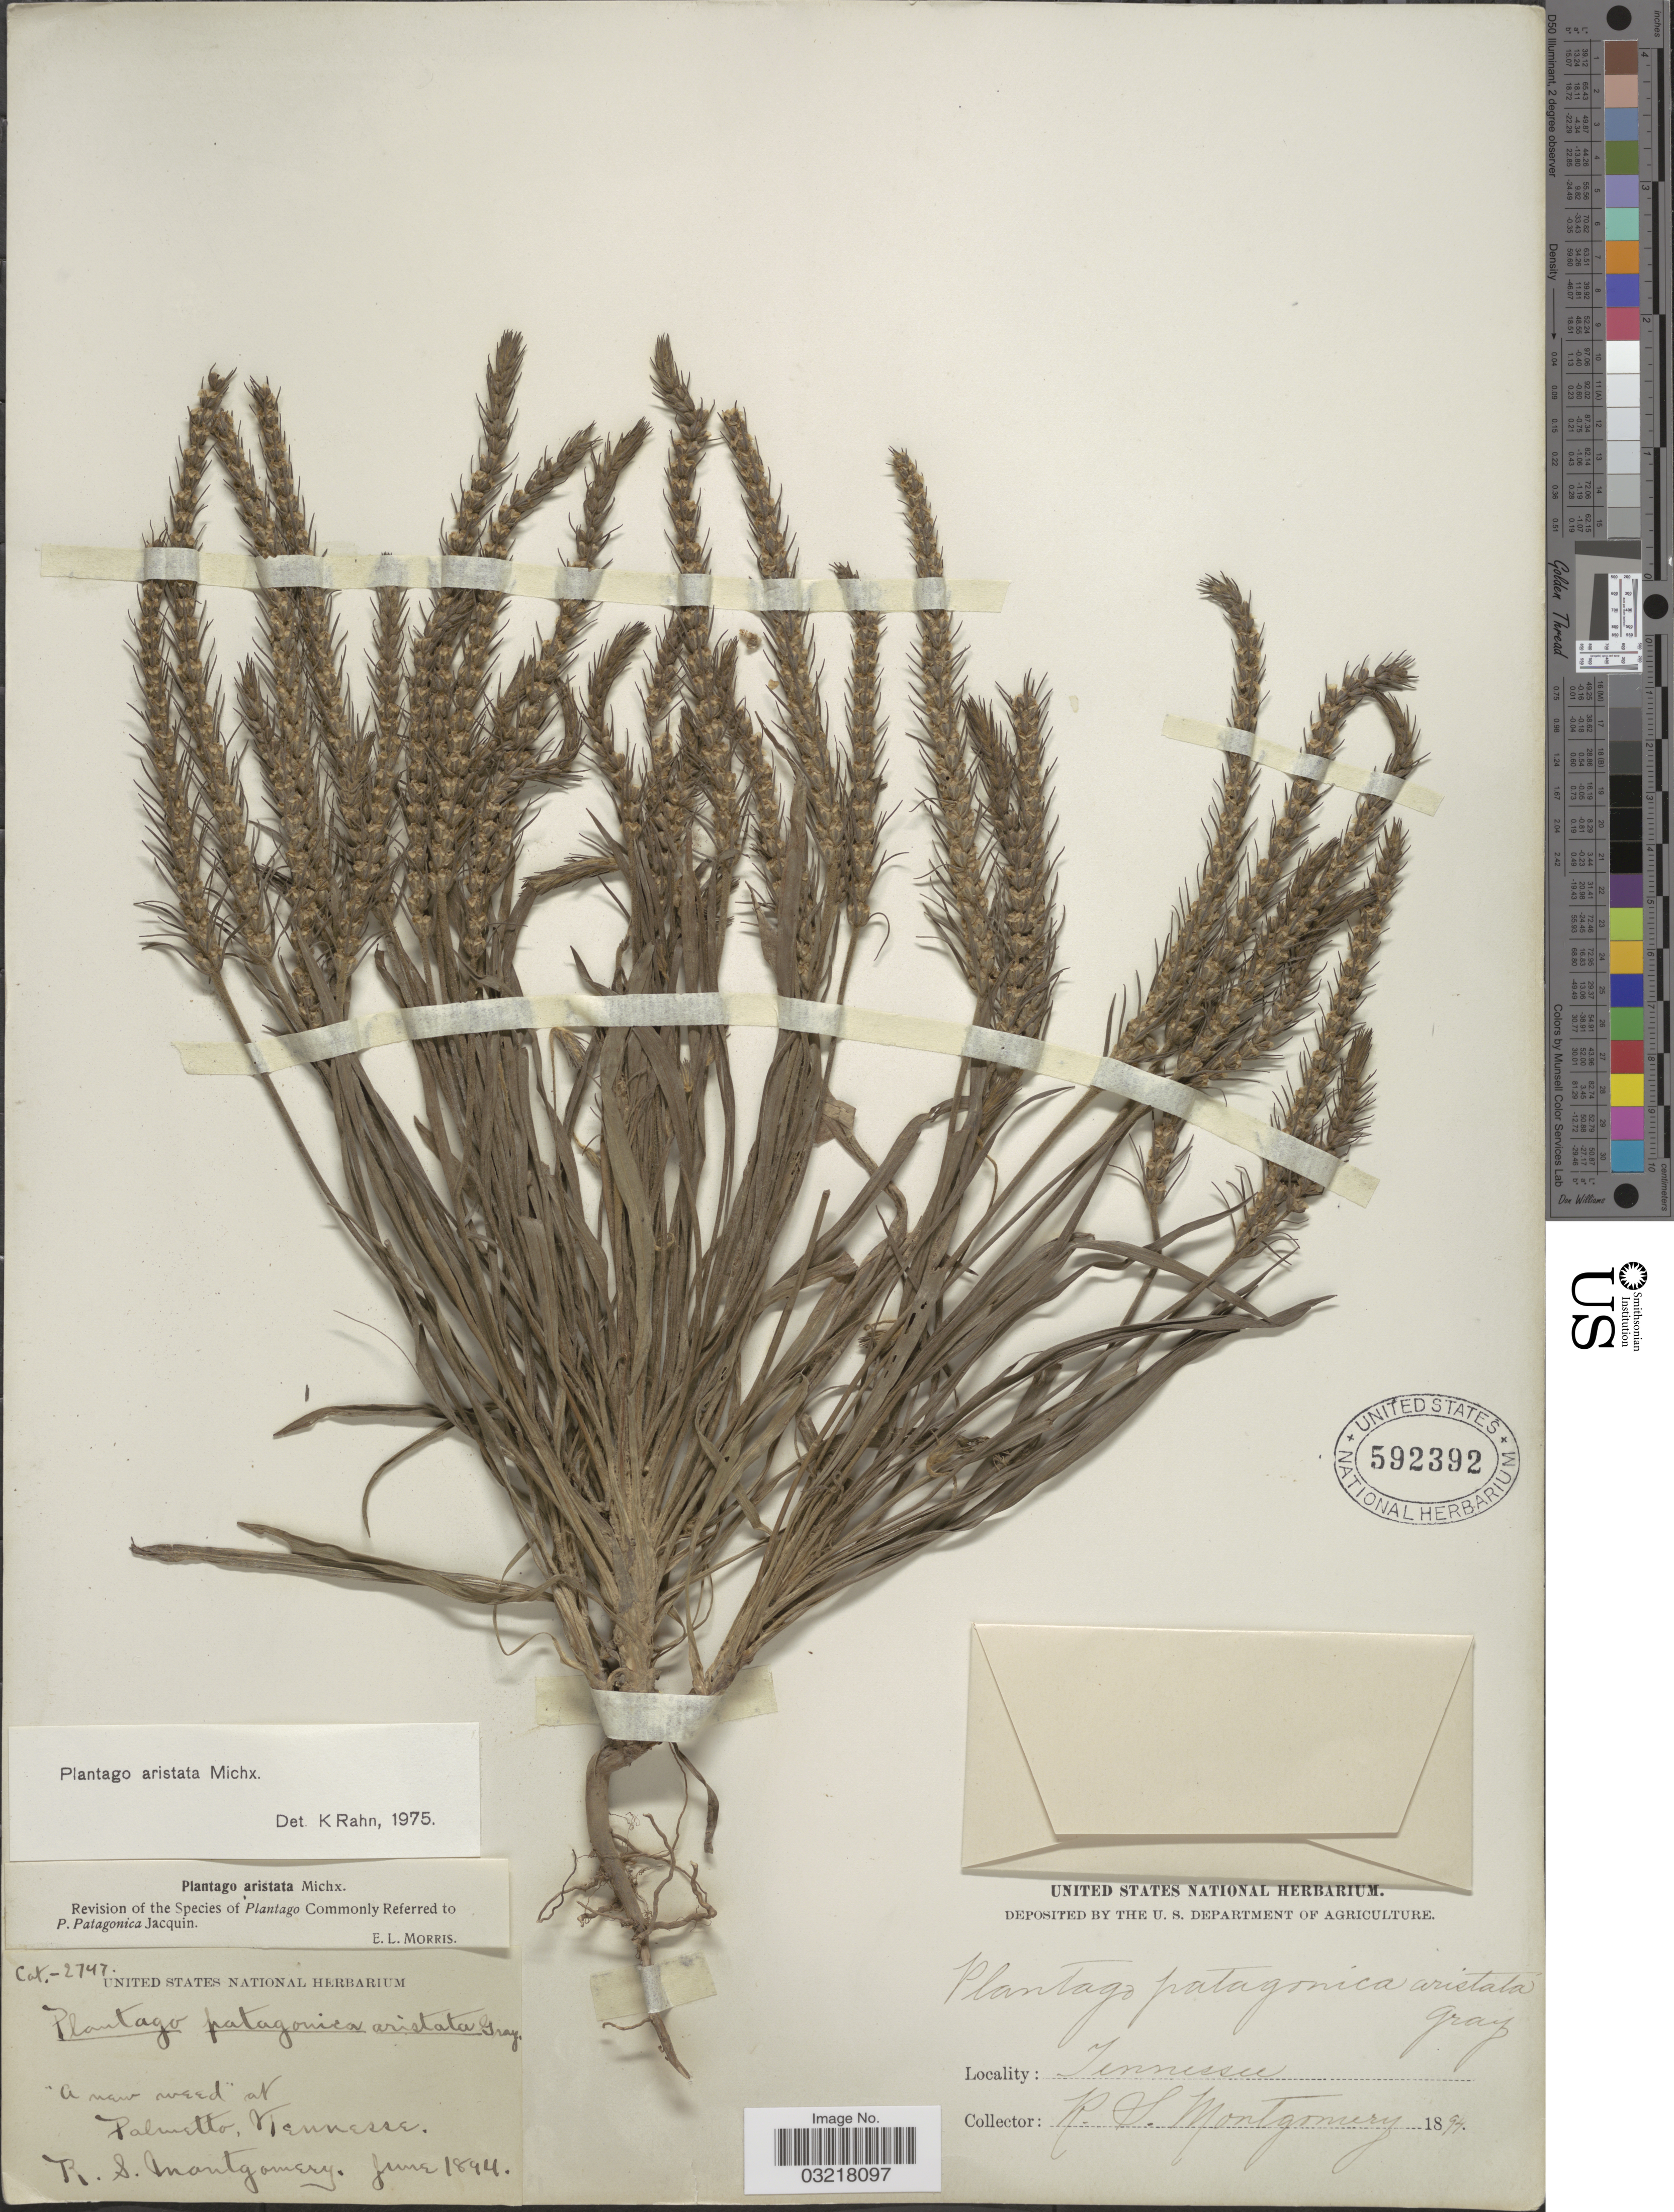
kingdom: Plantae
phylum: Tracheophyta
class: Magnoliopsida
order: Lamiales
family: Plantaginaceae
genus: Plantago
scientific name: Plantago aristata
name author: Michx.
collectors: R. Montgomery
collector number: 2747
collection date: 1894-06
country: United States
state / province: Tennessee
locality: Palmetto.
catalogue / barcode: US 592392